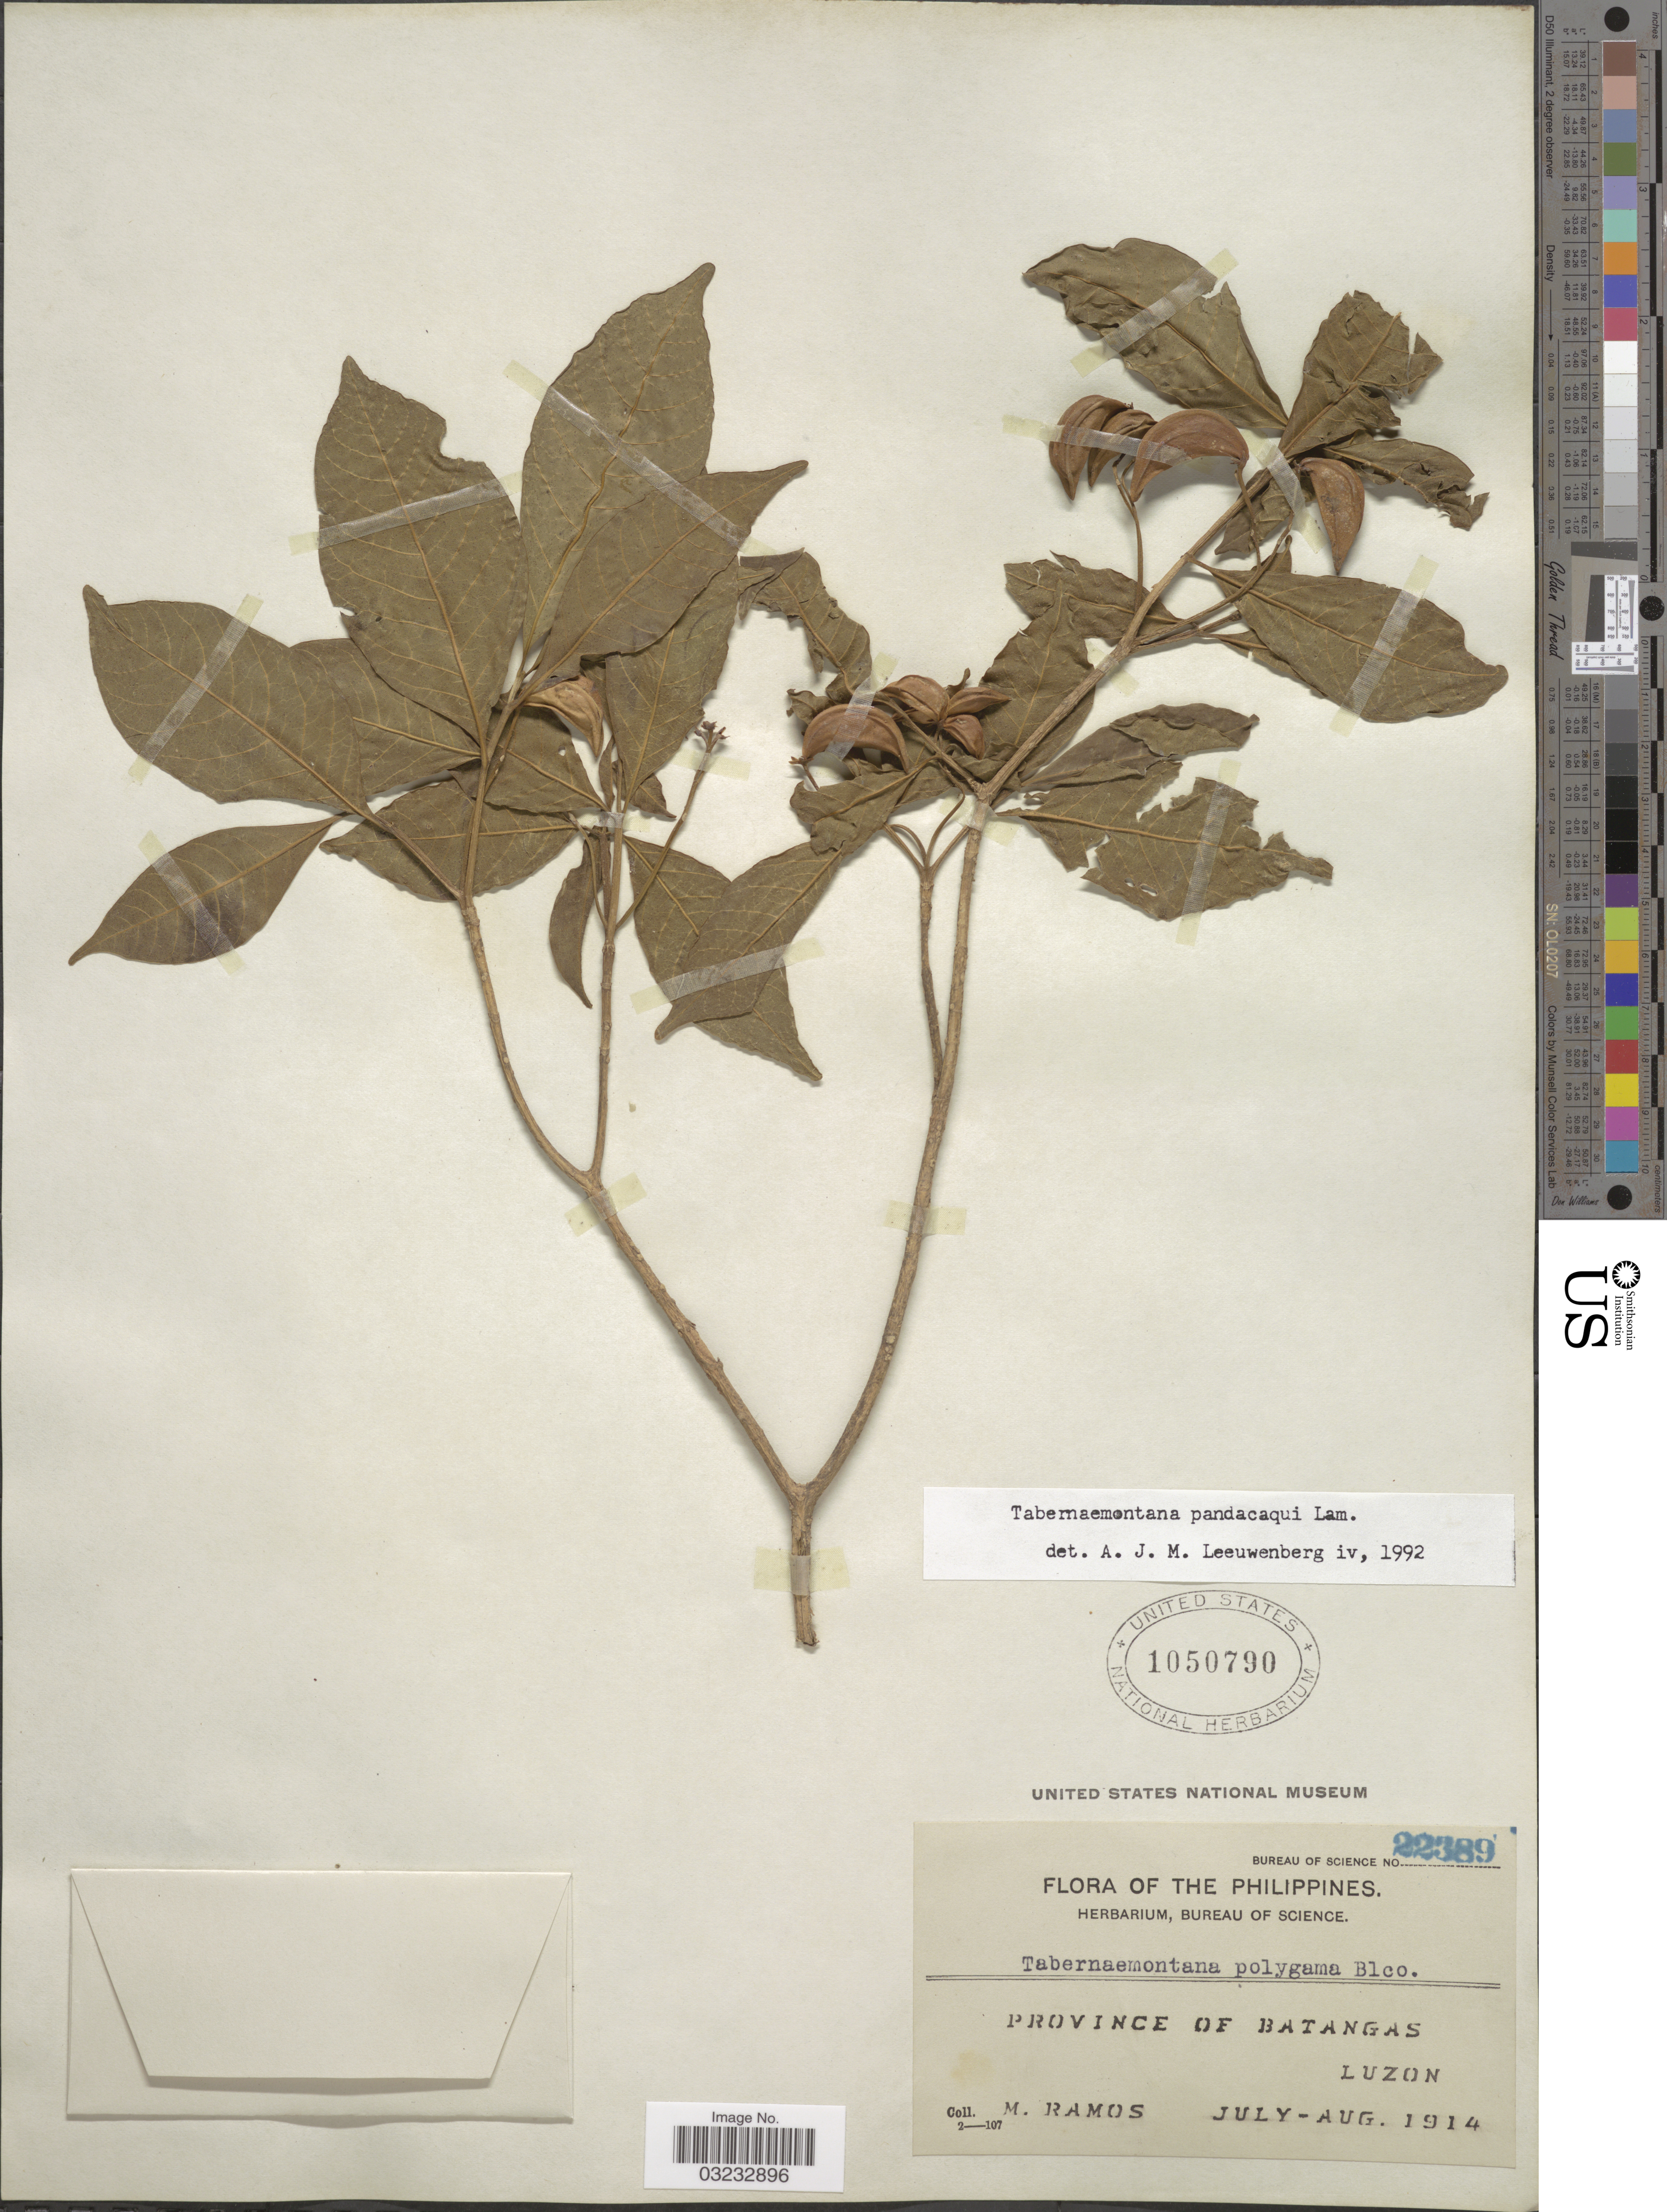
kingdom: Plantae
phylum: Tracheophyta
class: Magnoliopsida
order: Gentianales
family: Apocynaceae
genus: Tabernaemontana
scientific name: Tabernaemontana pandacaqui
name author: Poir.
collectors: M. Ramos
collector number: Bureau of Science 22389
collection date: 1914-07/1914-08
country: Philippines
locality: Province of Batangas, Luzon.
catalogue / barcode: US 1050790